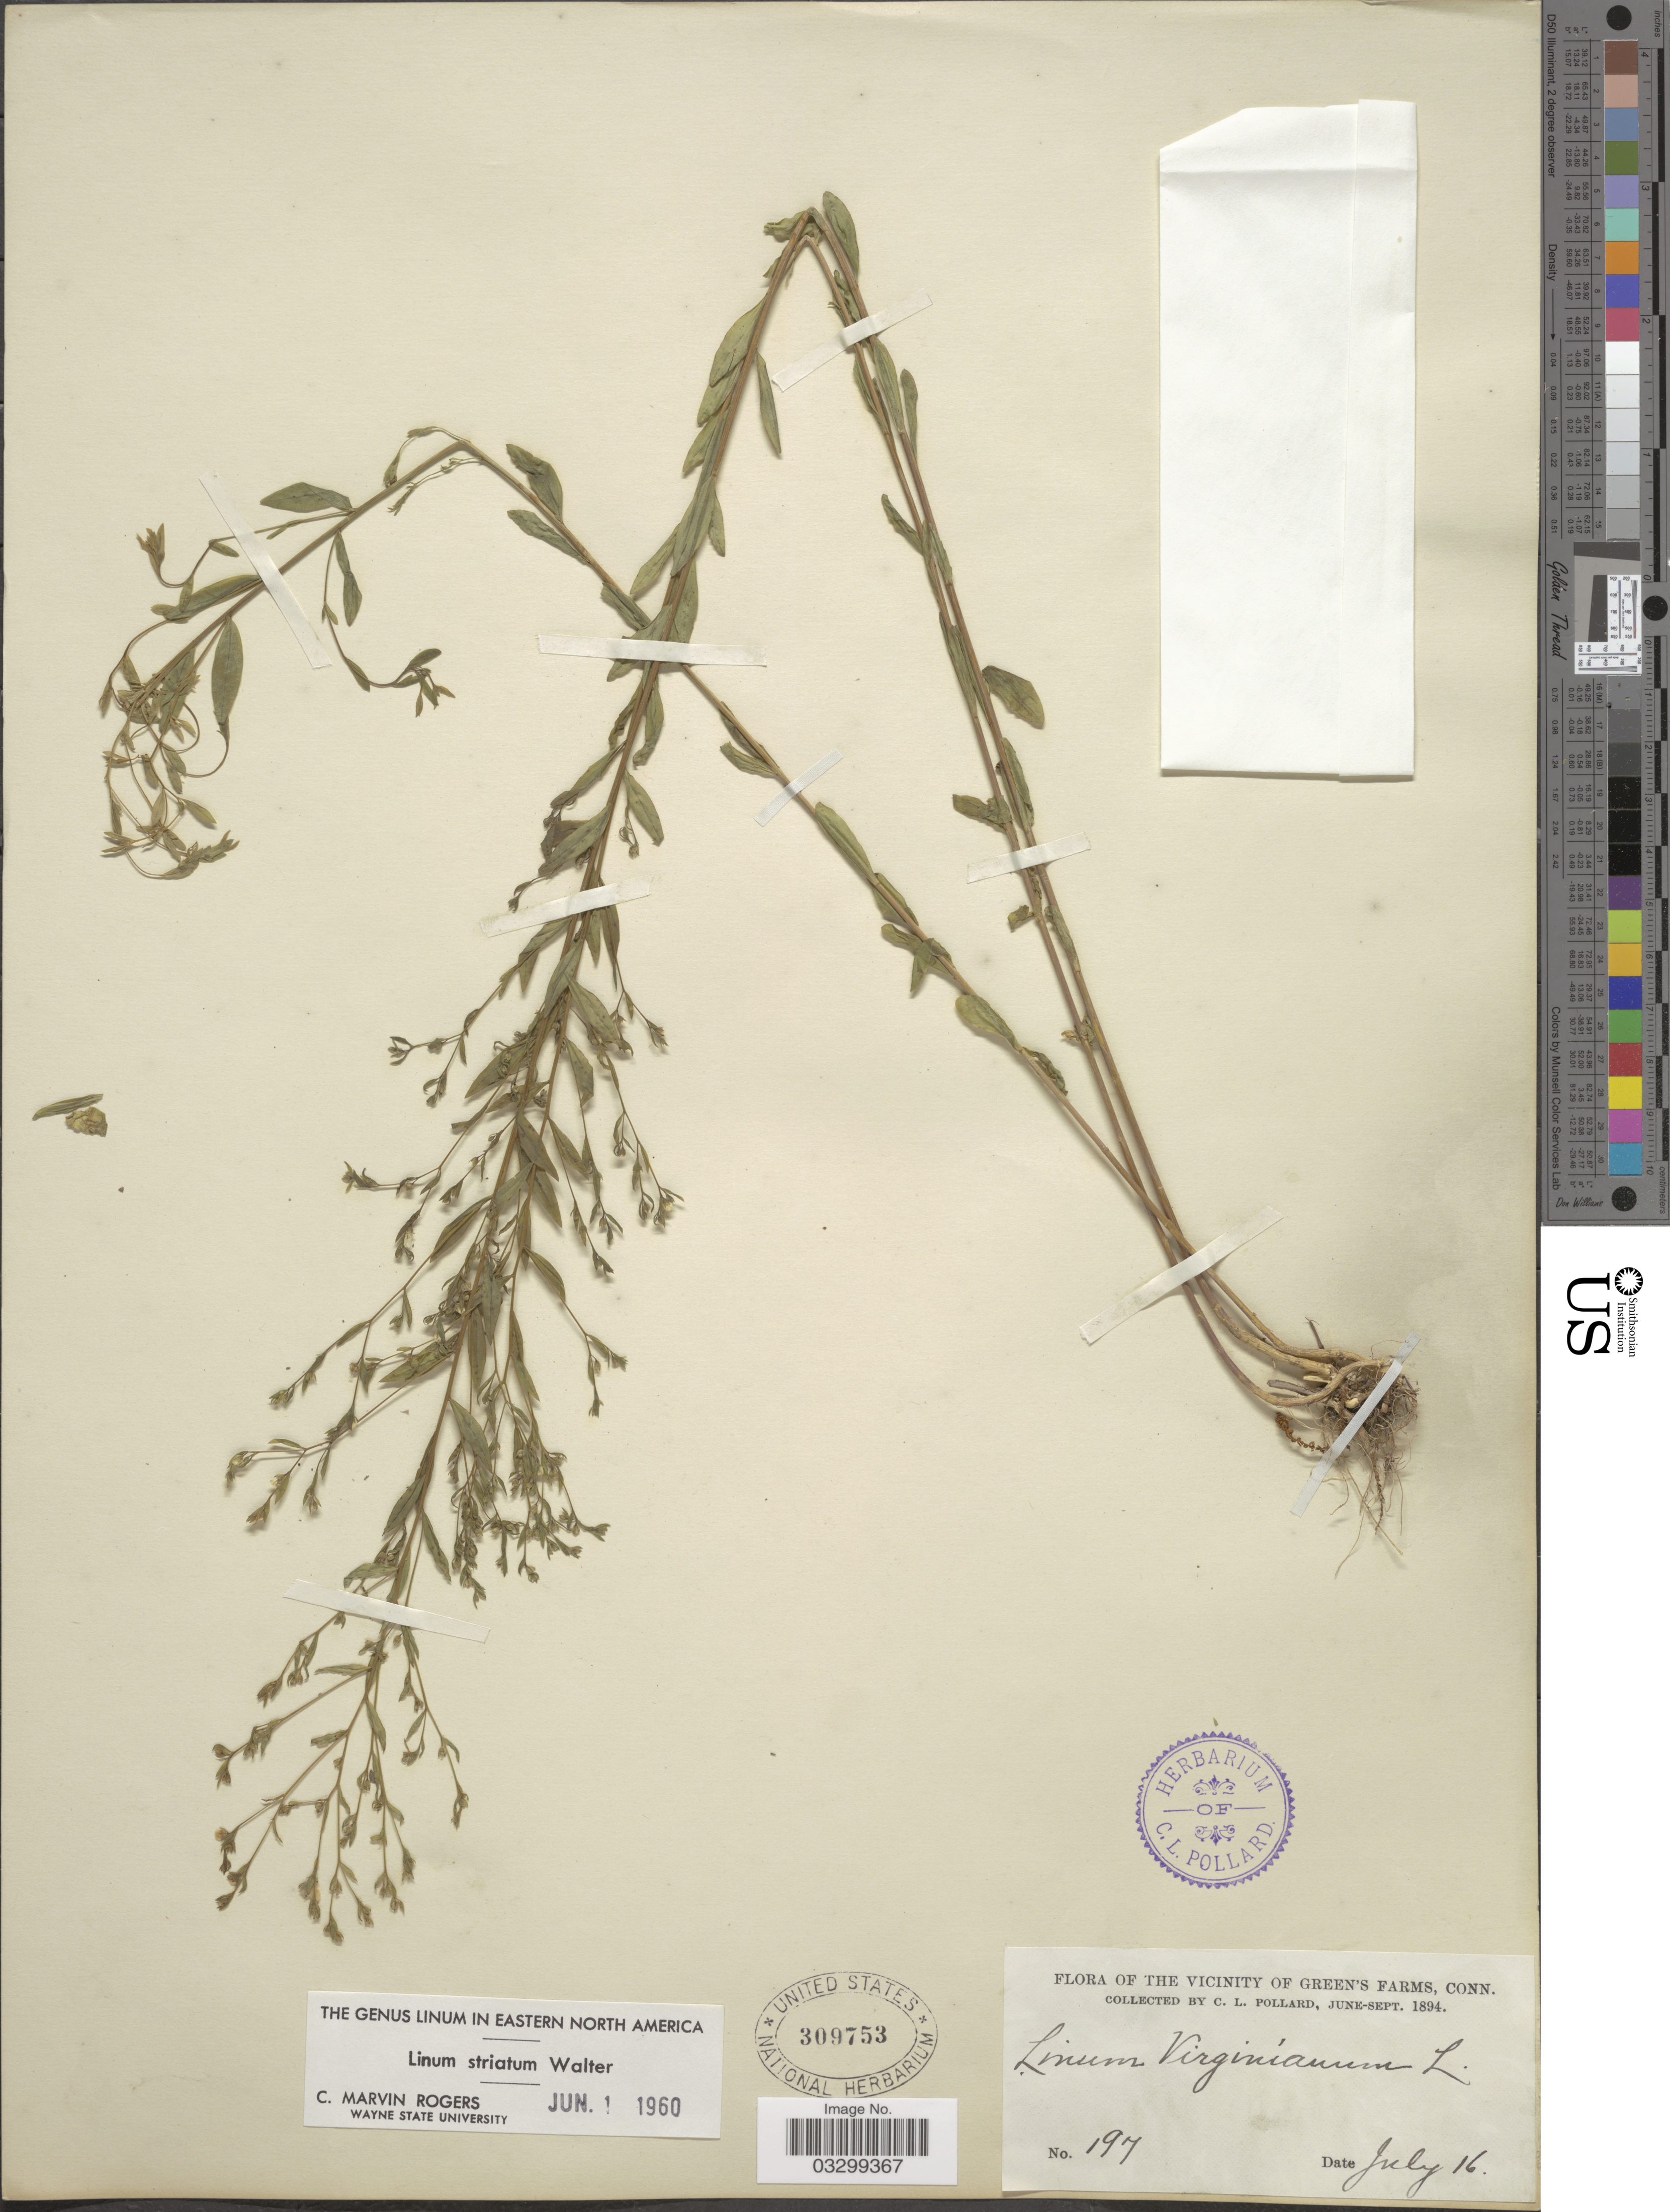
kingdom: Plantae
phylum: Tracheophyta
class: Magnoliopsida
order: Malpighiales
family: Linaceae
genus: Linum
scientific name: Linum striatum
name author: Walter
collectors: C. L. Pollard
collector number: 197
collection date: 1894-07-16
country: United States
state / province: Connecticut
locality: The Vicinity of Green's Farms.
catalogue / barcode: US 309753